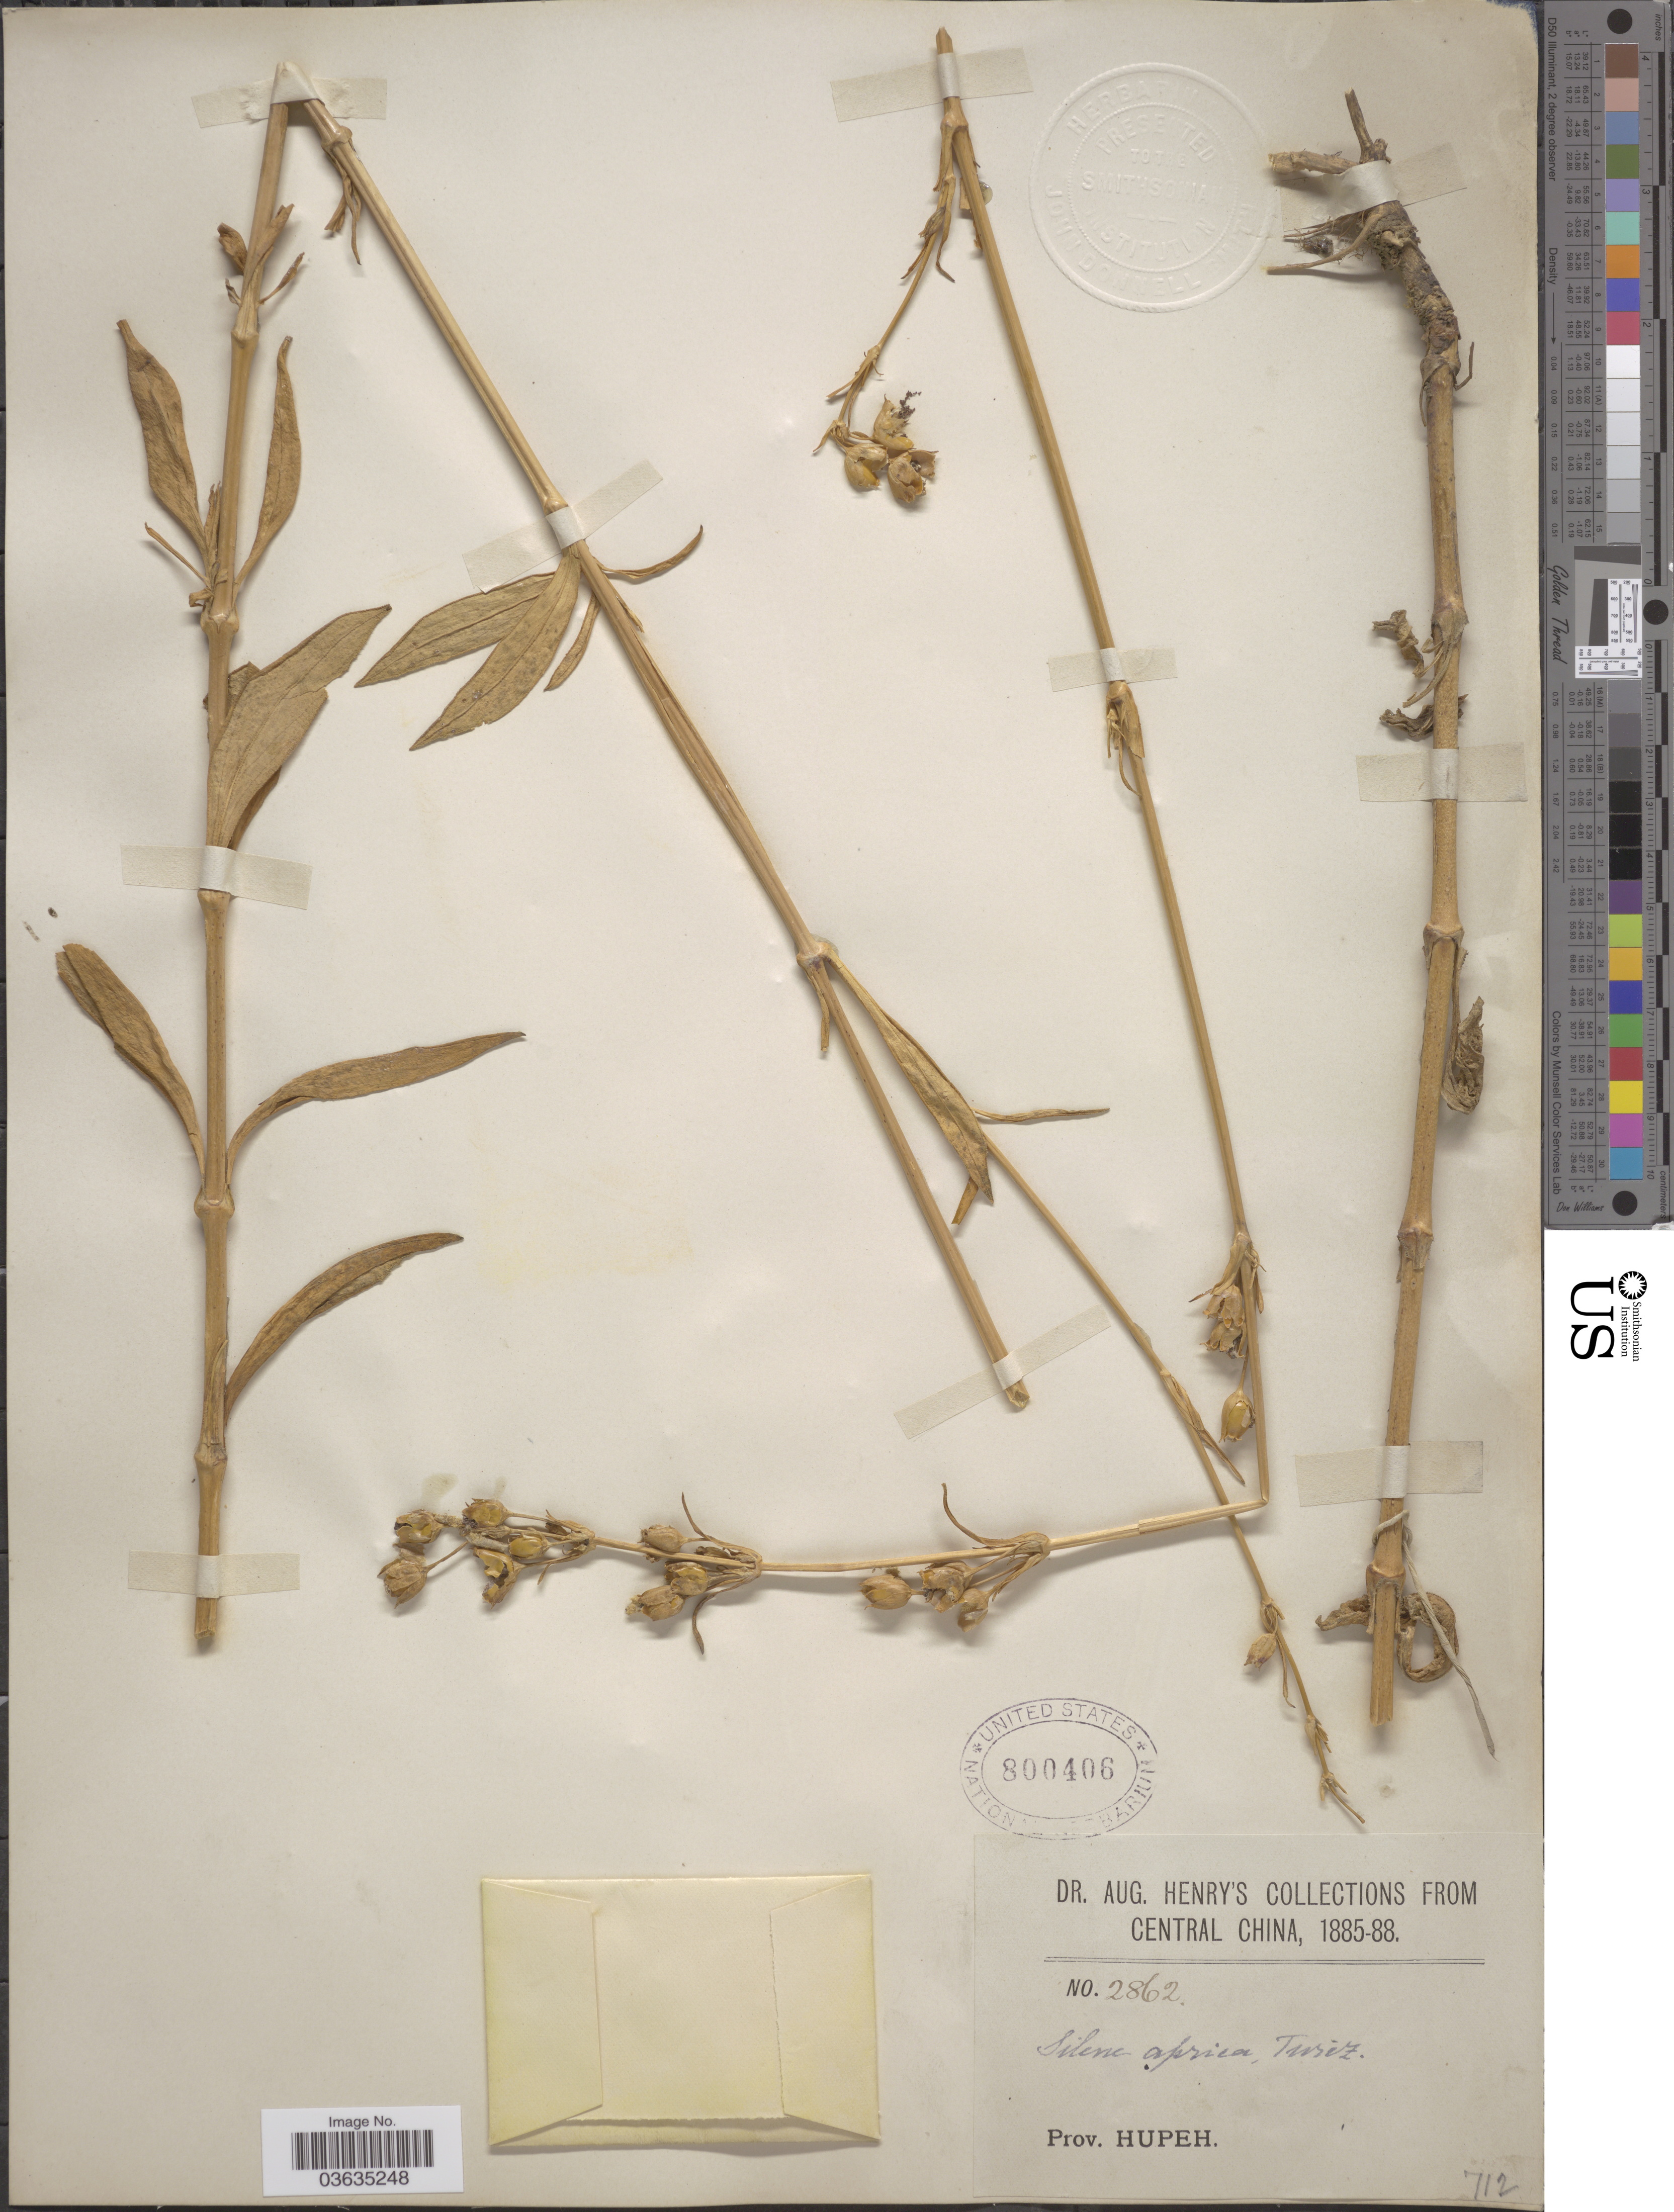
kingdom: Plantae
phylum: Tracheophyta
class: Magnoliopsida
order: Caryophyllales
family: Caryophyllaceae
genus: Silene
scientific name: Silene aprica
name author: Turcz. ex Fisch. & C.A. Mey.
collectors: A. Henry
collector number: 2862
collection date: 1885/1888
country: China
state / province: Hubei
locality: Central China. Prov. Hupeh.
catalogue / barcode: US 800406